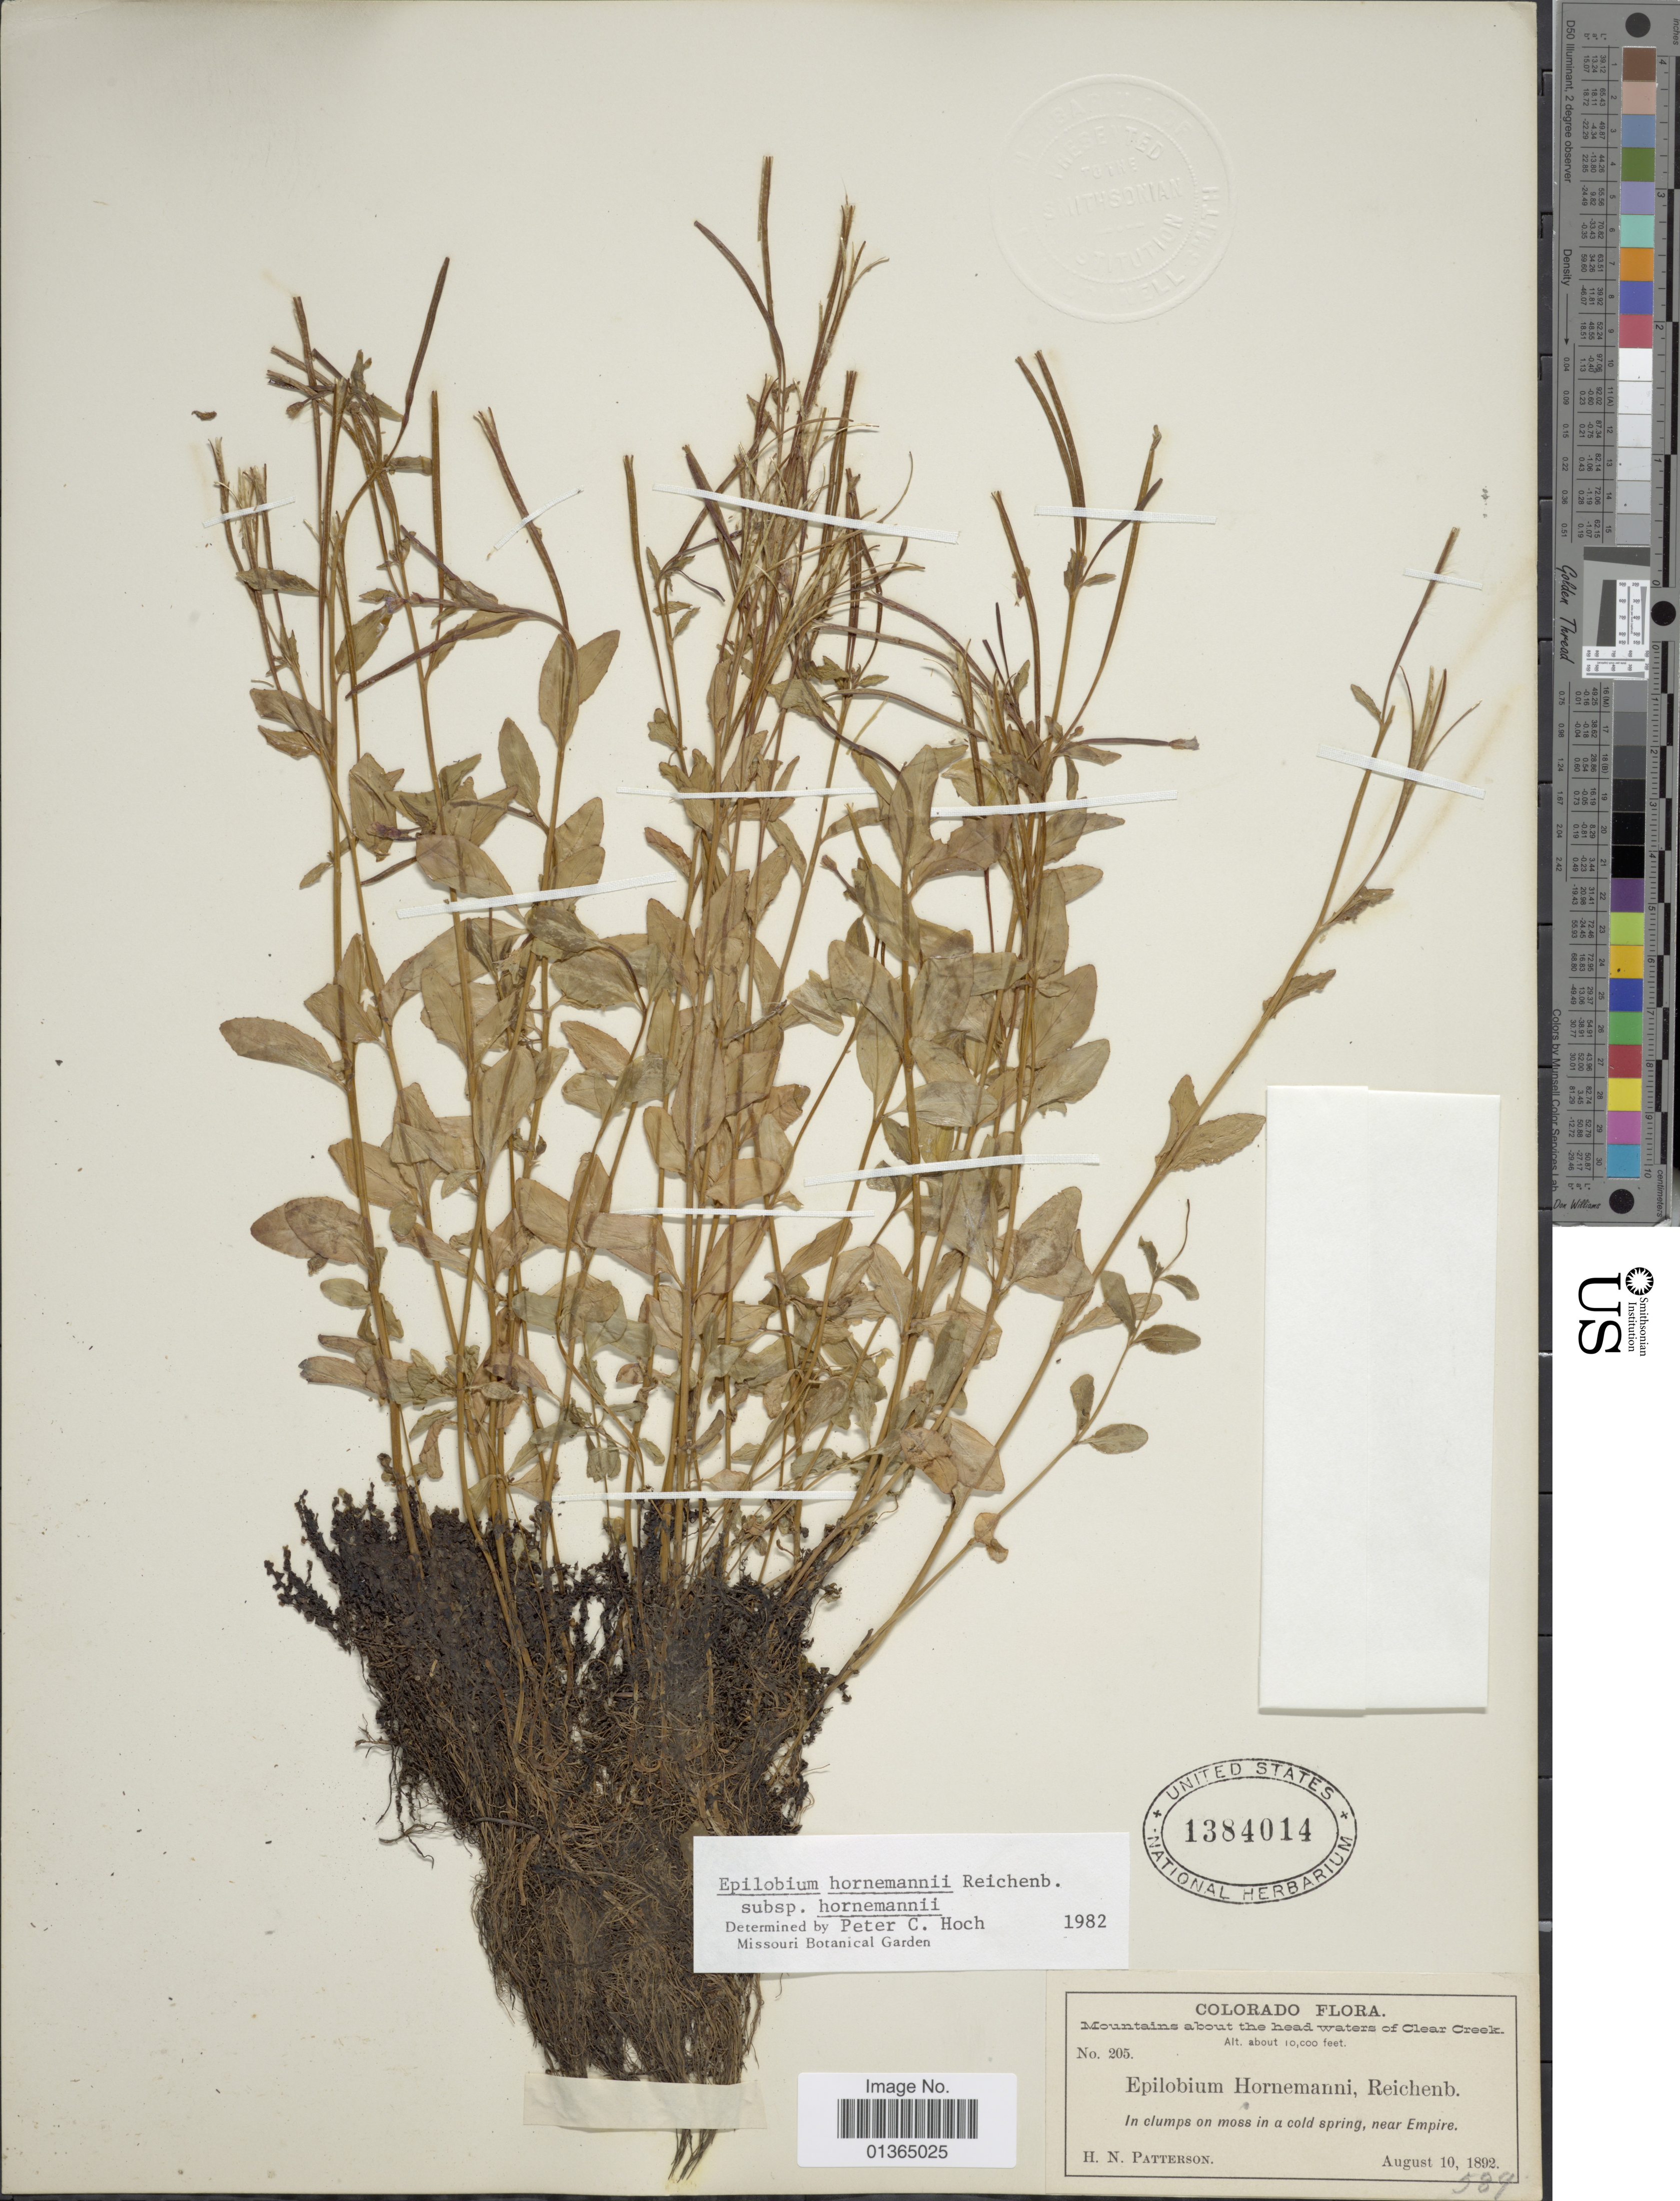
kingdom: Plantae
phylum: Tracheophyta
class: Magnoliopsida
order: Myrtales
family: Onagraceae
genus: Epilobium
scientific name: Epilobium hornemannii subsp. hornemannii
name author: Rchb.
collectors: H. N. Patterson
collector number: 205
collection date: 1892-08-10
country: United States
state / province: Colorado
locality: In clumps on moss in a cold spring, near Empire.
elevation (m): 3048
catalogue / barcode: US 1384014